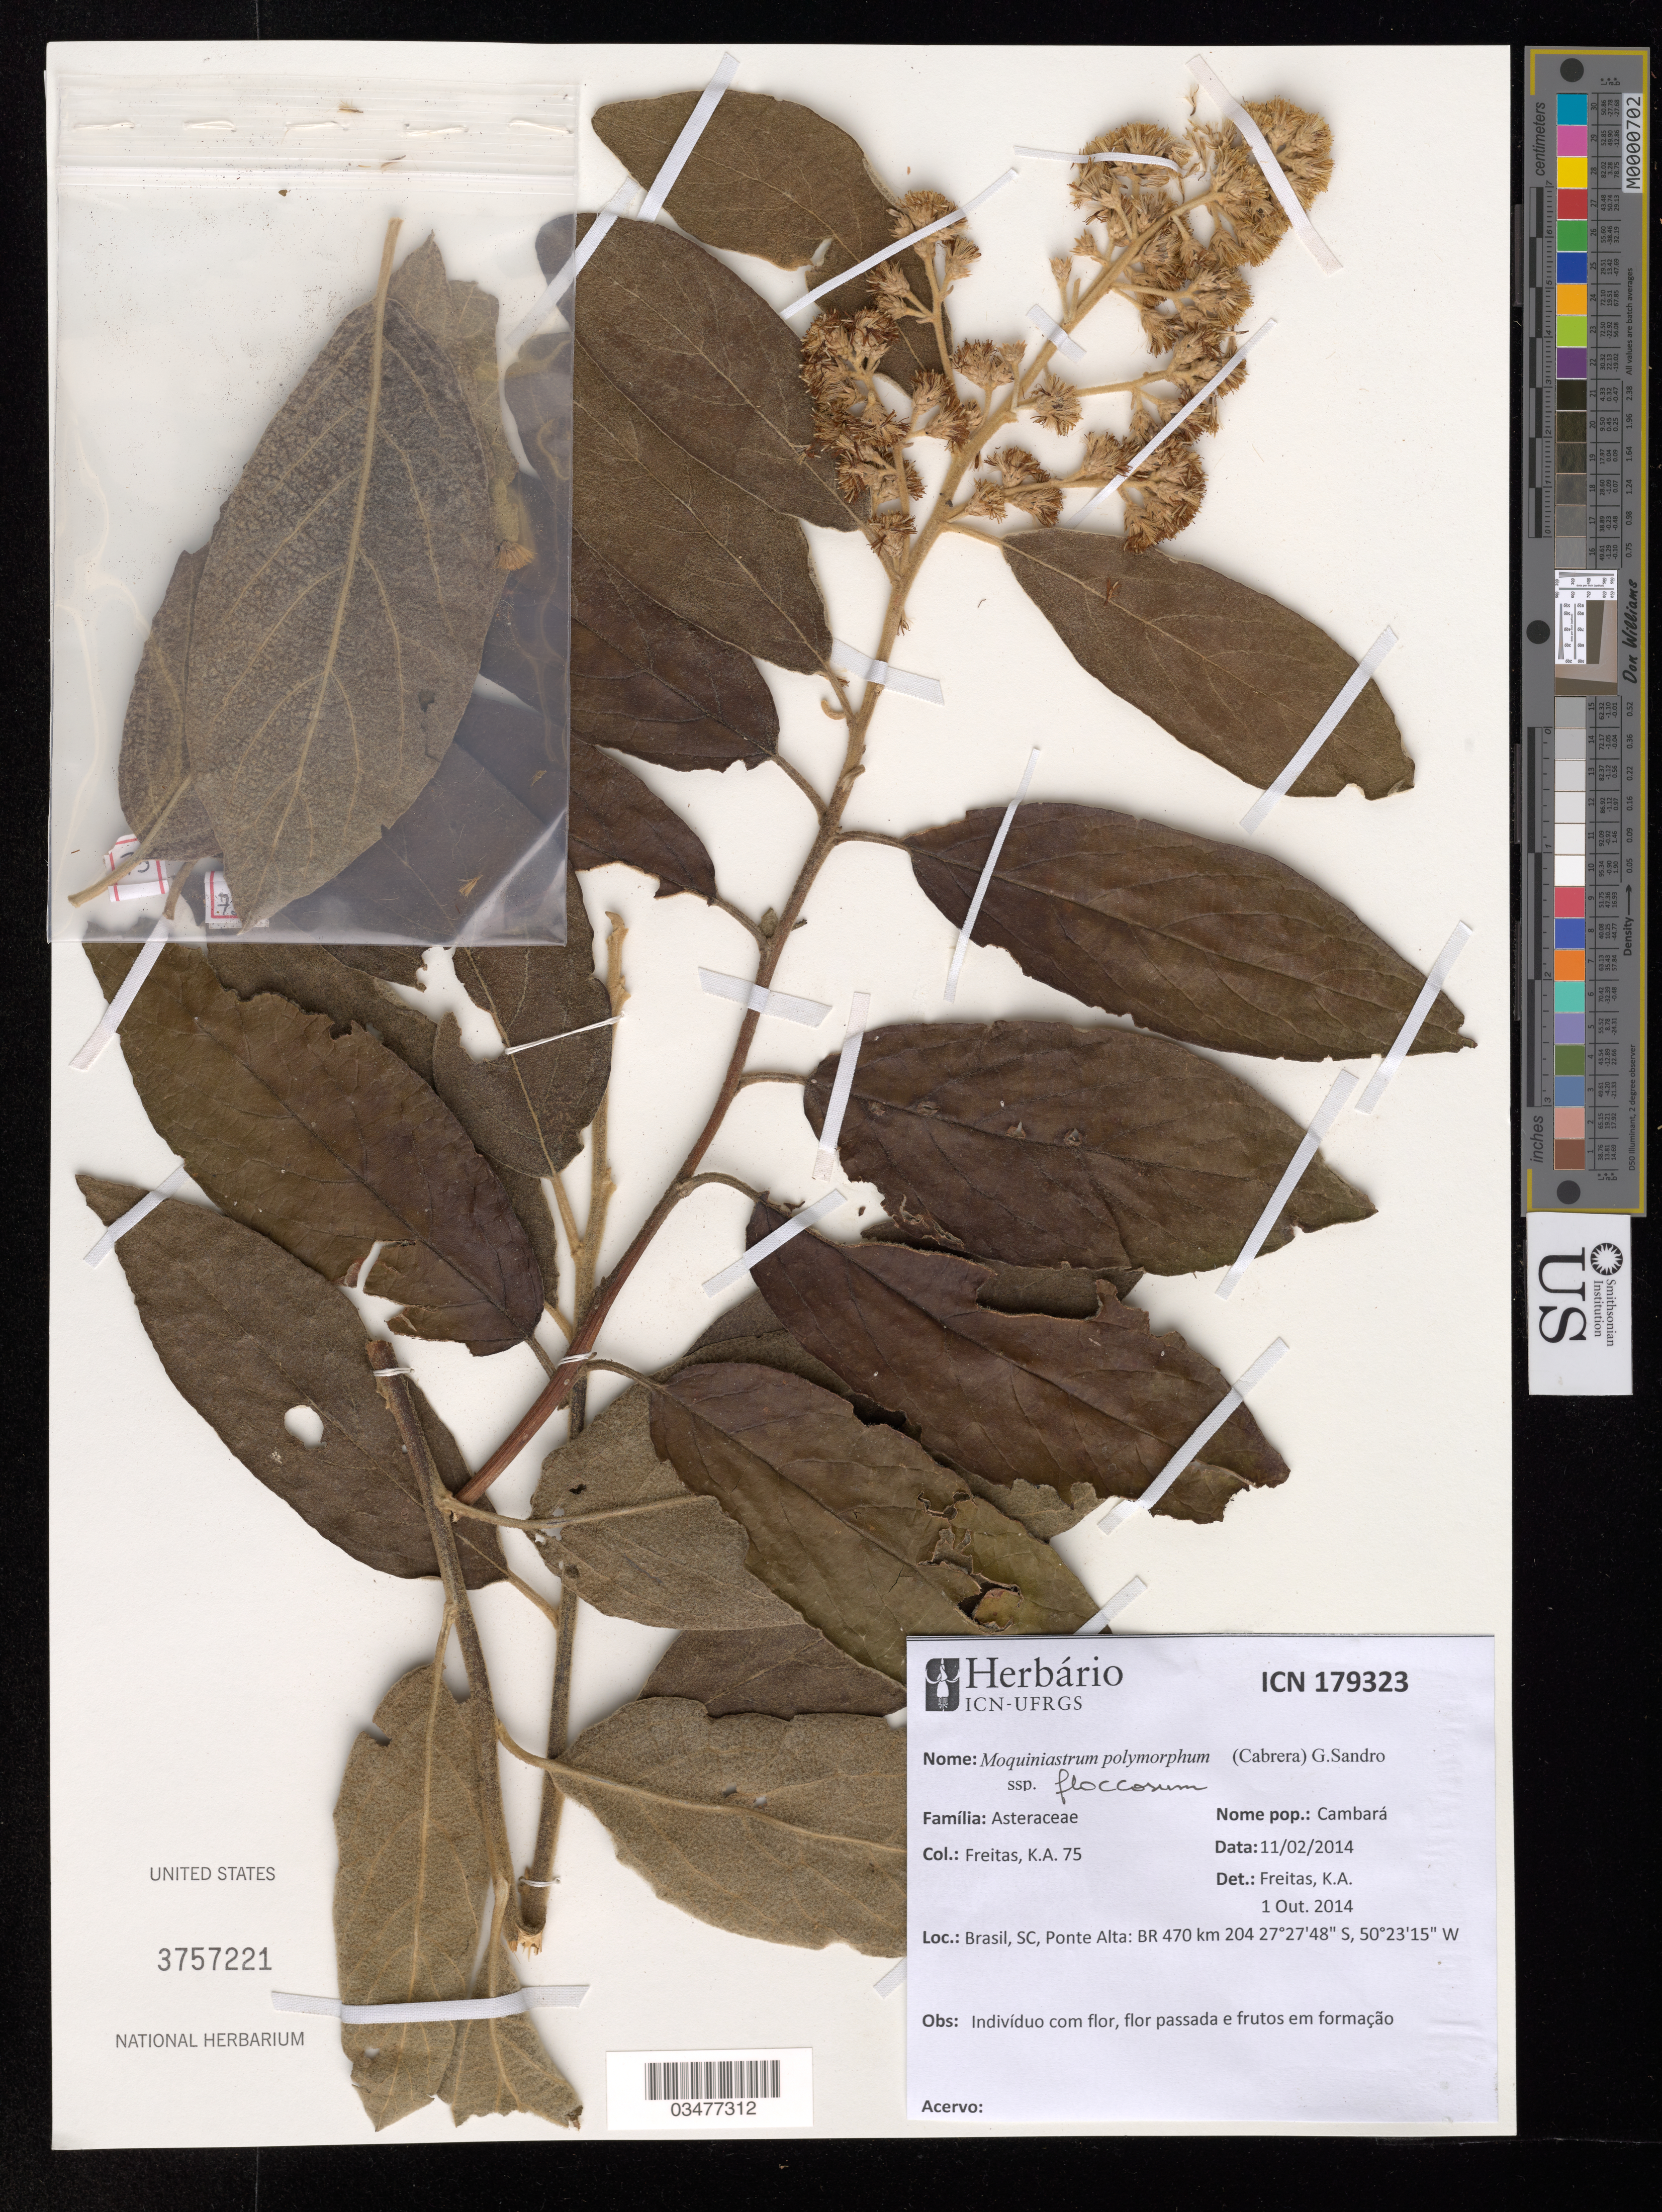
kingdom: Plantae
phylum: Tracheophyta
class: Magnoliopsida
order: Asterales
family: Asteraceae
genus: Moquiniastrum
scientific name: Moquiniastrum polymorphum subsp. floccosum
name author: (Cabrera) G. Sancho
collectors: K. Freitas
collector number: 75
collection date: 2014-02-11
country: Brazil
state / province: Santa Catarina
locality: Ponte Alta: BR 470 km 204.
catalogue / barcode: US 3757221